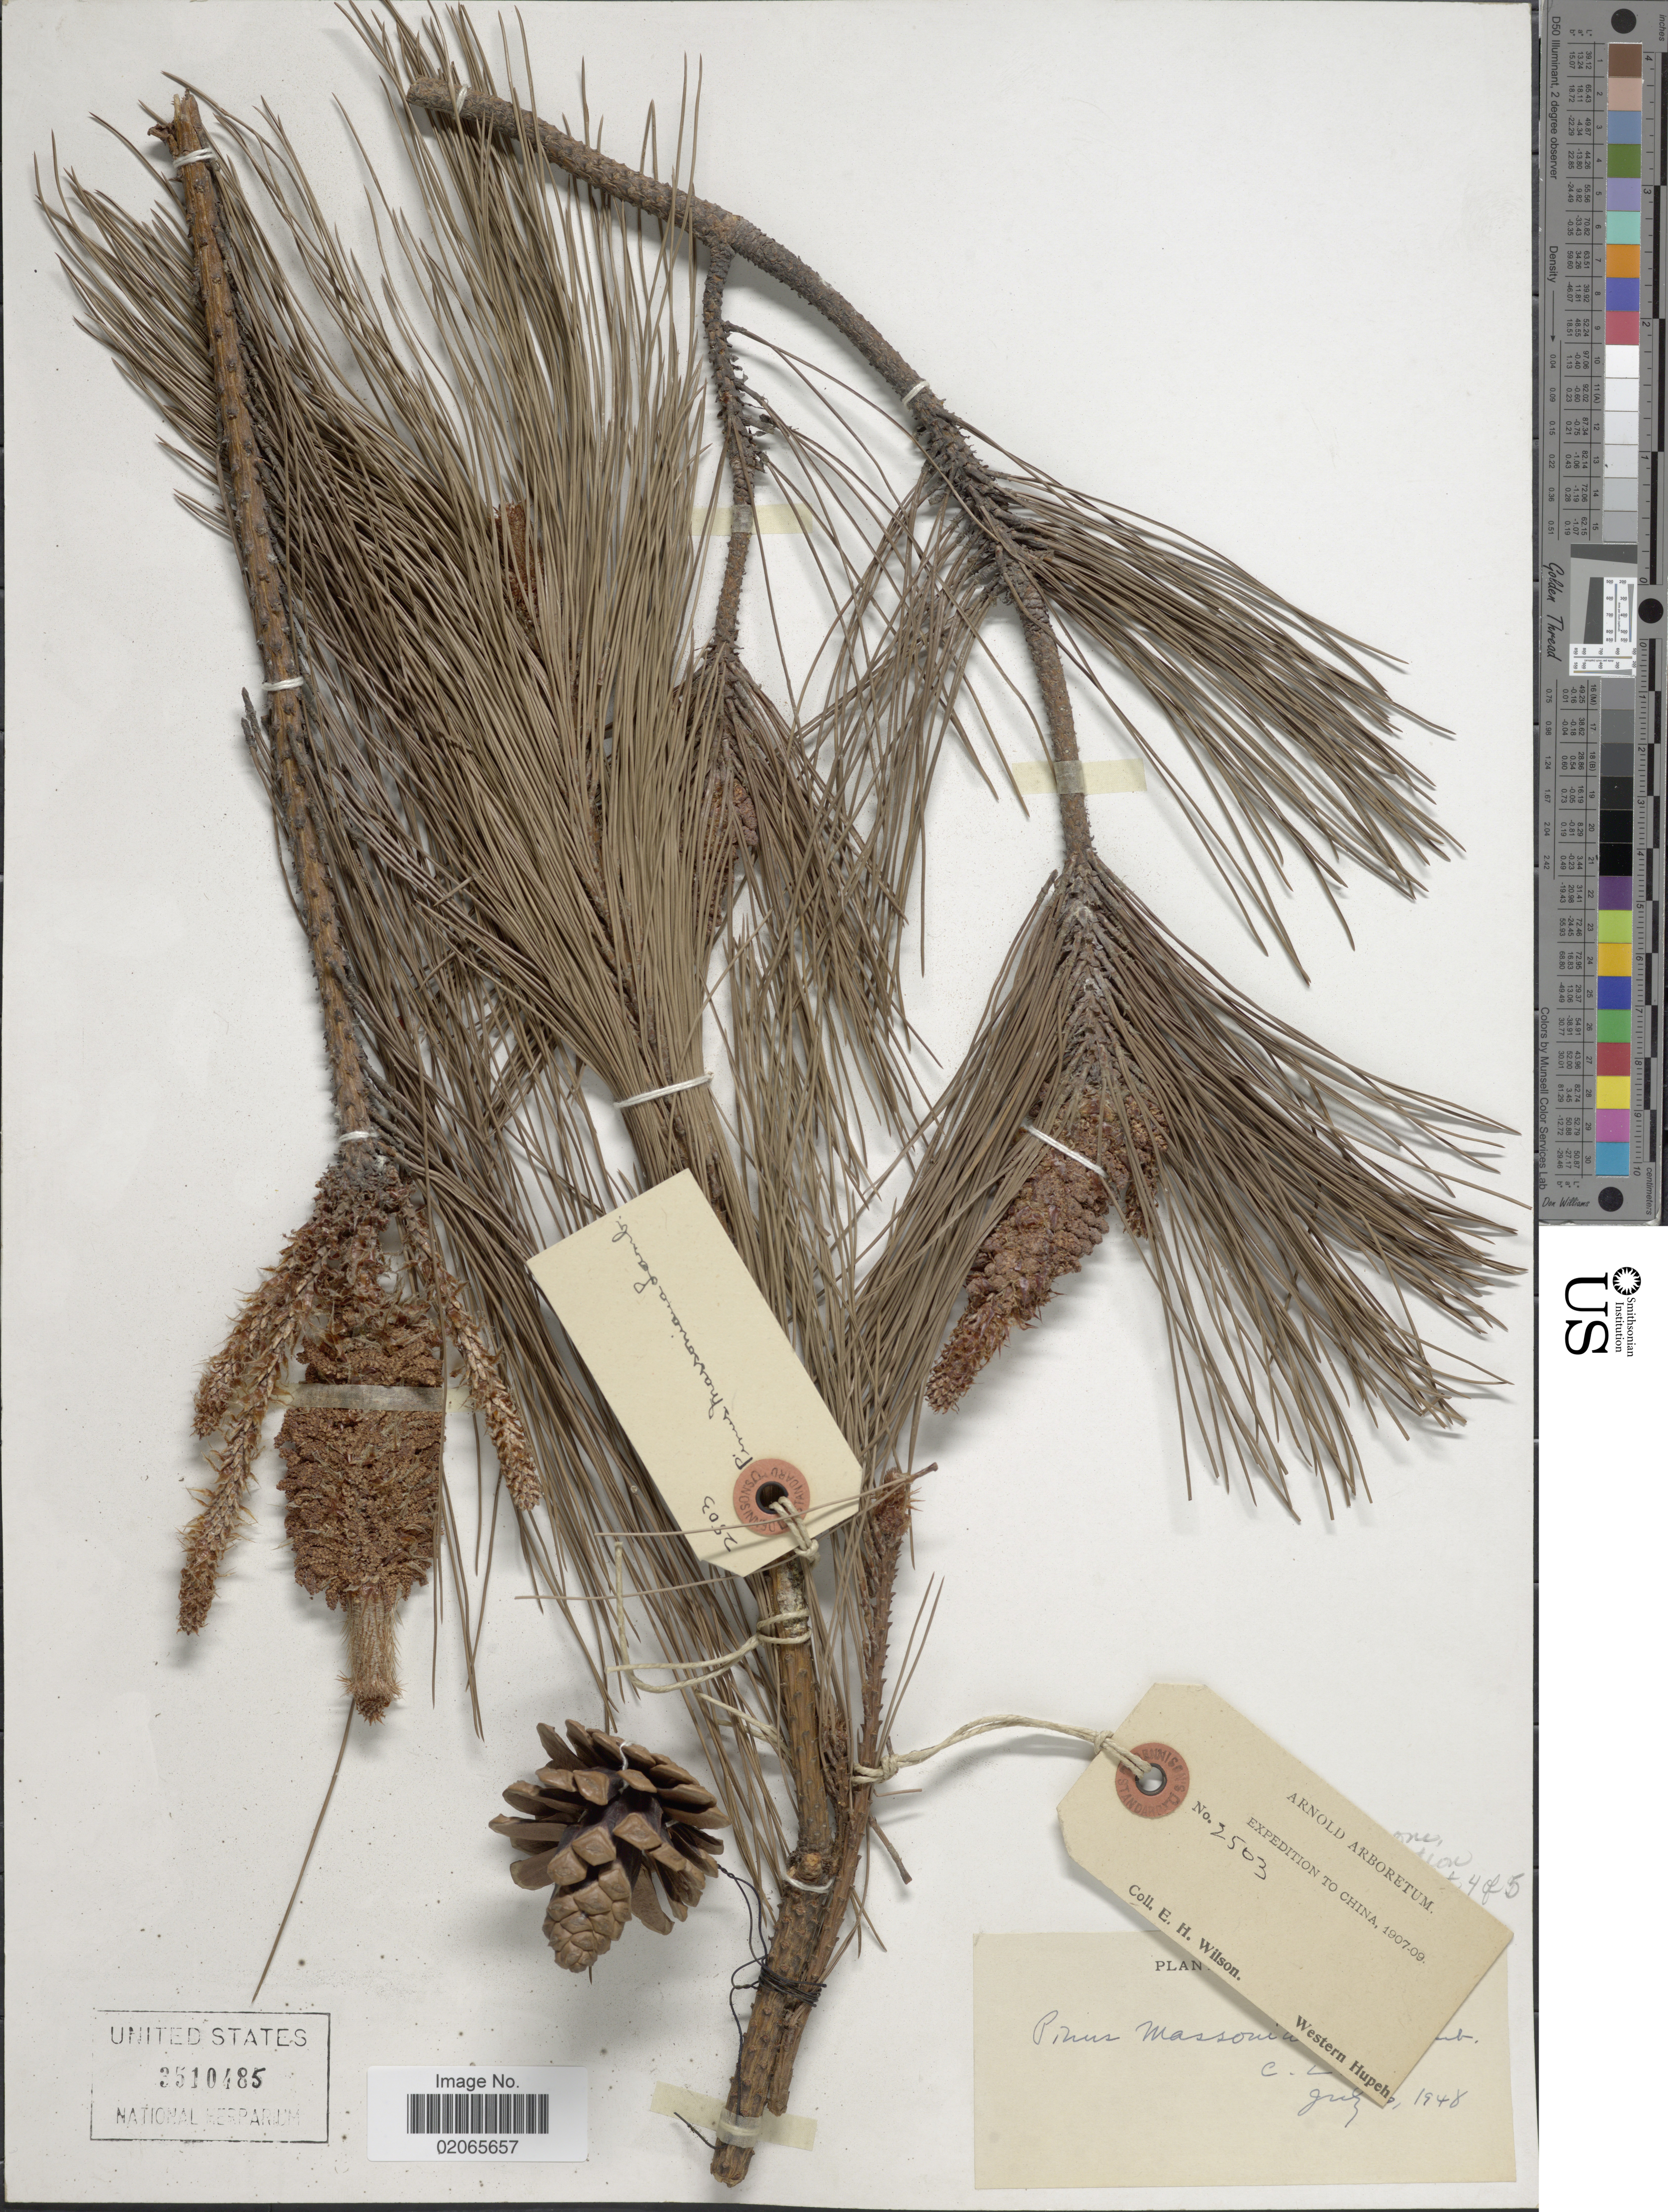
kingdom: Plantae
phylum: Tracheophyta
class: Pinopsida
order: Pinales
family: Pinaceae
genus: Pinus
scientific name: Pinus massoniana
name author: D. Don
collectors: E. Wilson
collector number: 2503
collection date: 1907/1909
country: China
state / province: Hubei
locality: Western Hupeh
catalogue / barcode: US 3510485